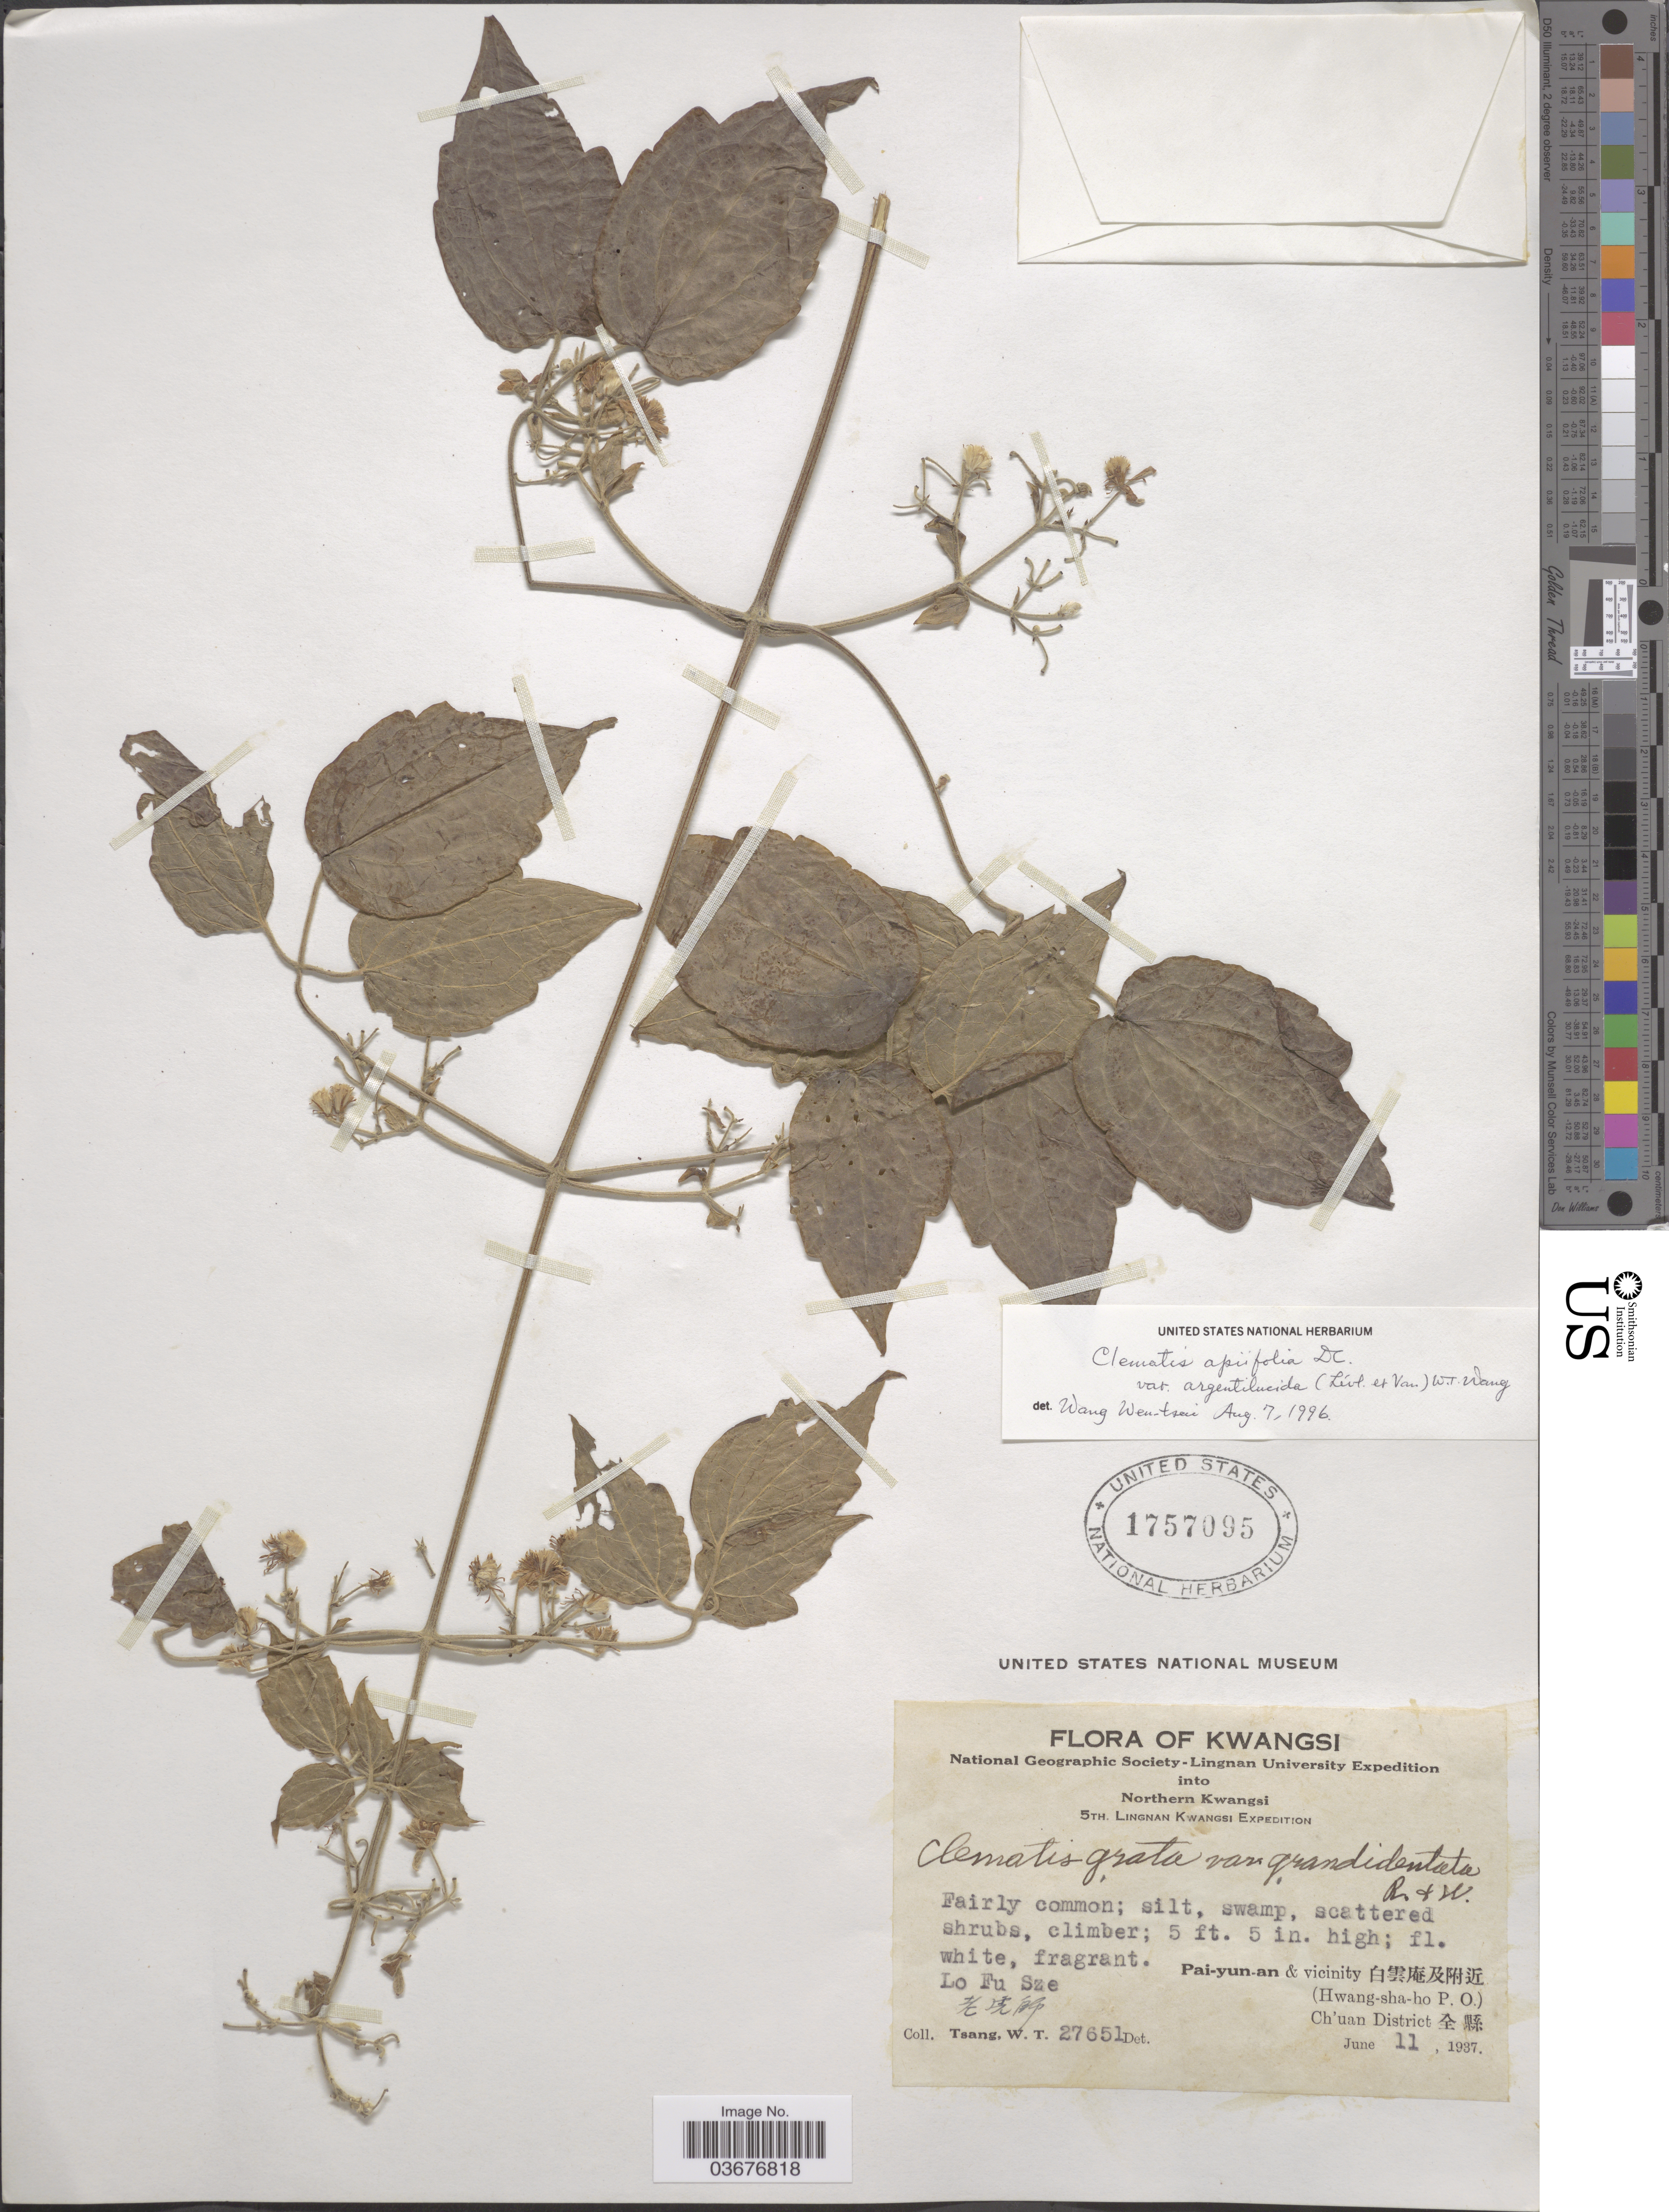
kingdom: Plantae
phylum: Tracheophyta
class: Magnoliopsida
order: Ranunculales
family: Ranunculaceae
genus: Clematis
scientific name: Clematis apiifolia var. argentilucida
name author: (H. Lév. & Vaniot) W.T. Wang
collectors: W. T. Tsang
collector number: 27651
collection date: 1937-06-11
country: China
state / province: Guangxi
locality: Kwangsi. Lo Fu Sze X. Pai-yun-an & vicinity X. (Hwang-sha-ho P. O.). Ch'uan District X.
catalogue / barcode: US 1757095